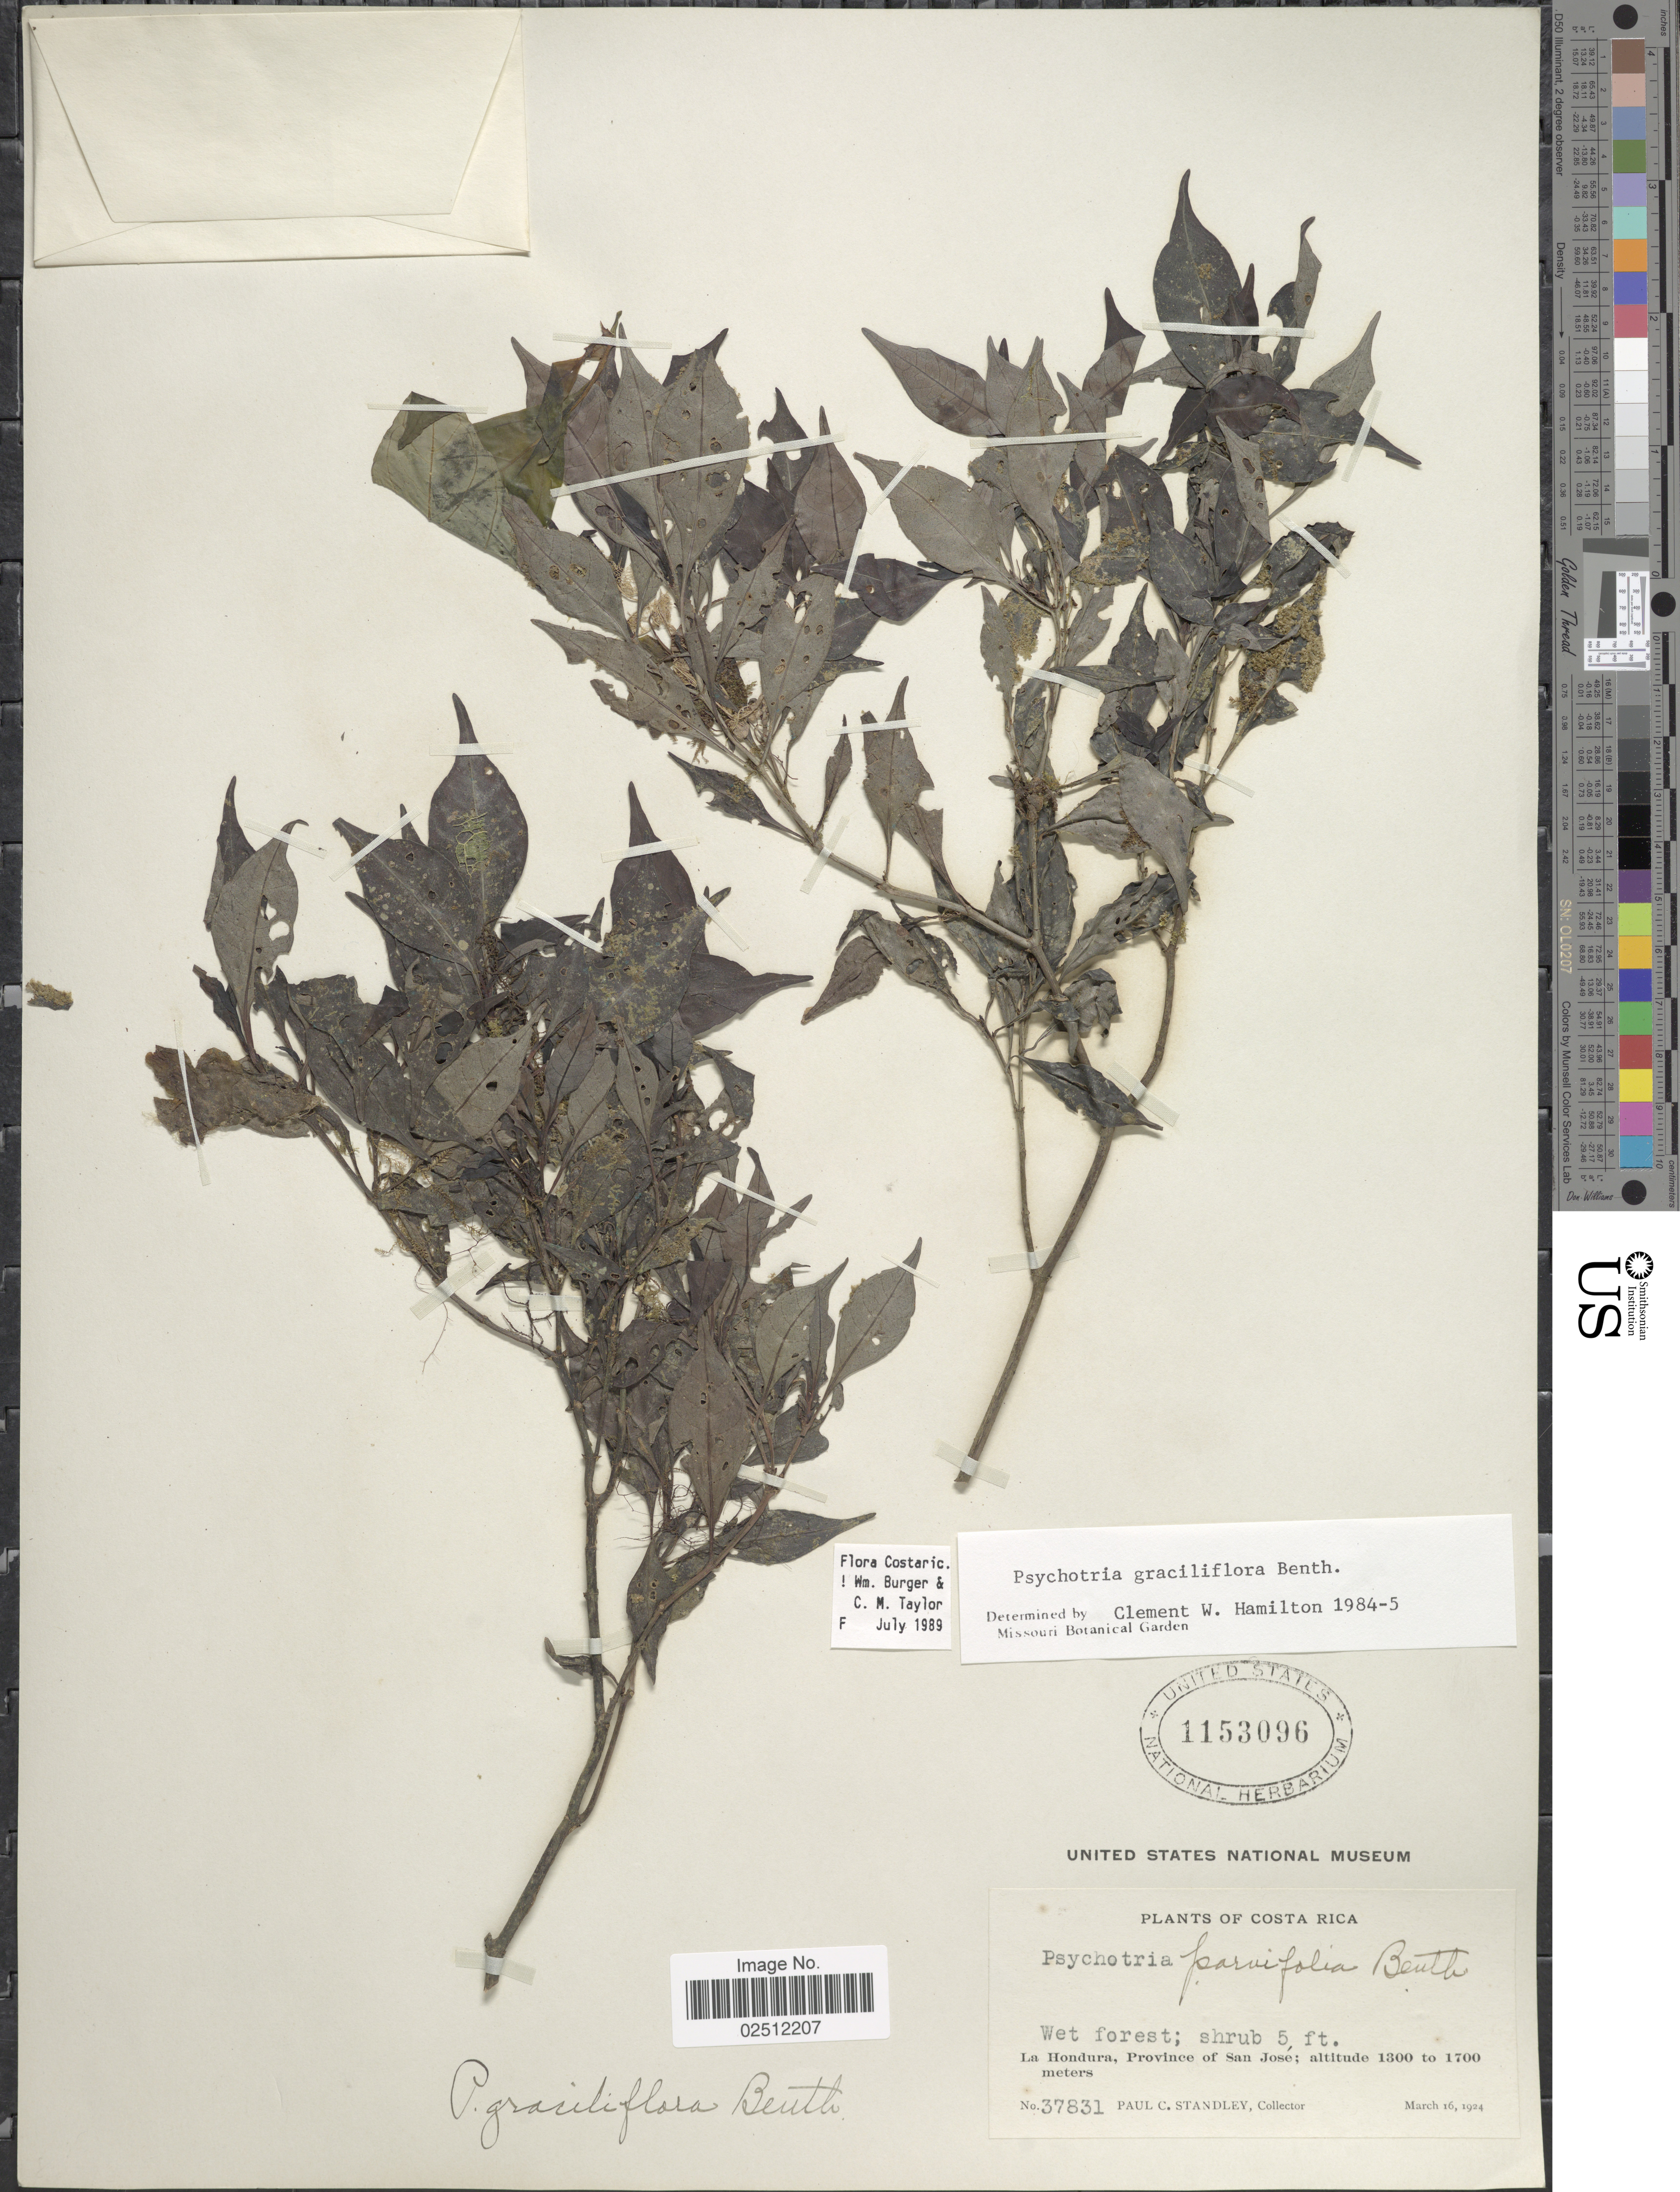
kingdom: Plantae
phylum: Tracheophyta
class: Magnoliopsida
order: Gentianales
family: Rubiaceae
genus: Psychotria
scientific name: Psychotria graciliflora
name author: Benth.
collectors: P. C. Standley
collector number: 37831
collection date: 1924-03-16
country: Costa Rica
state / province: San José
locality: Wet forest, La Hondura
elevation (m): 1300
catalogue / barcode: US 1153096